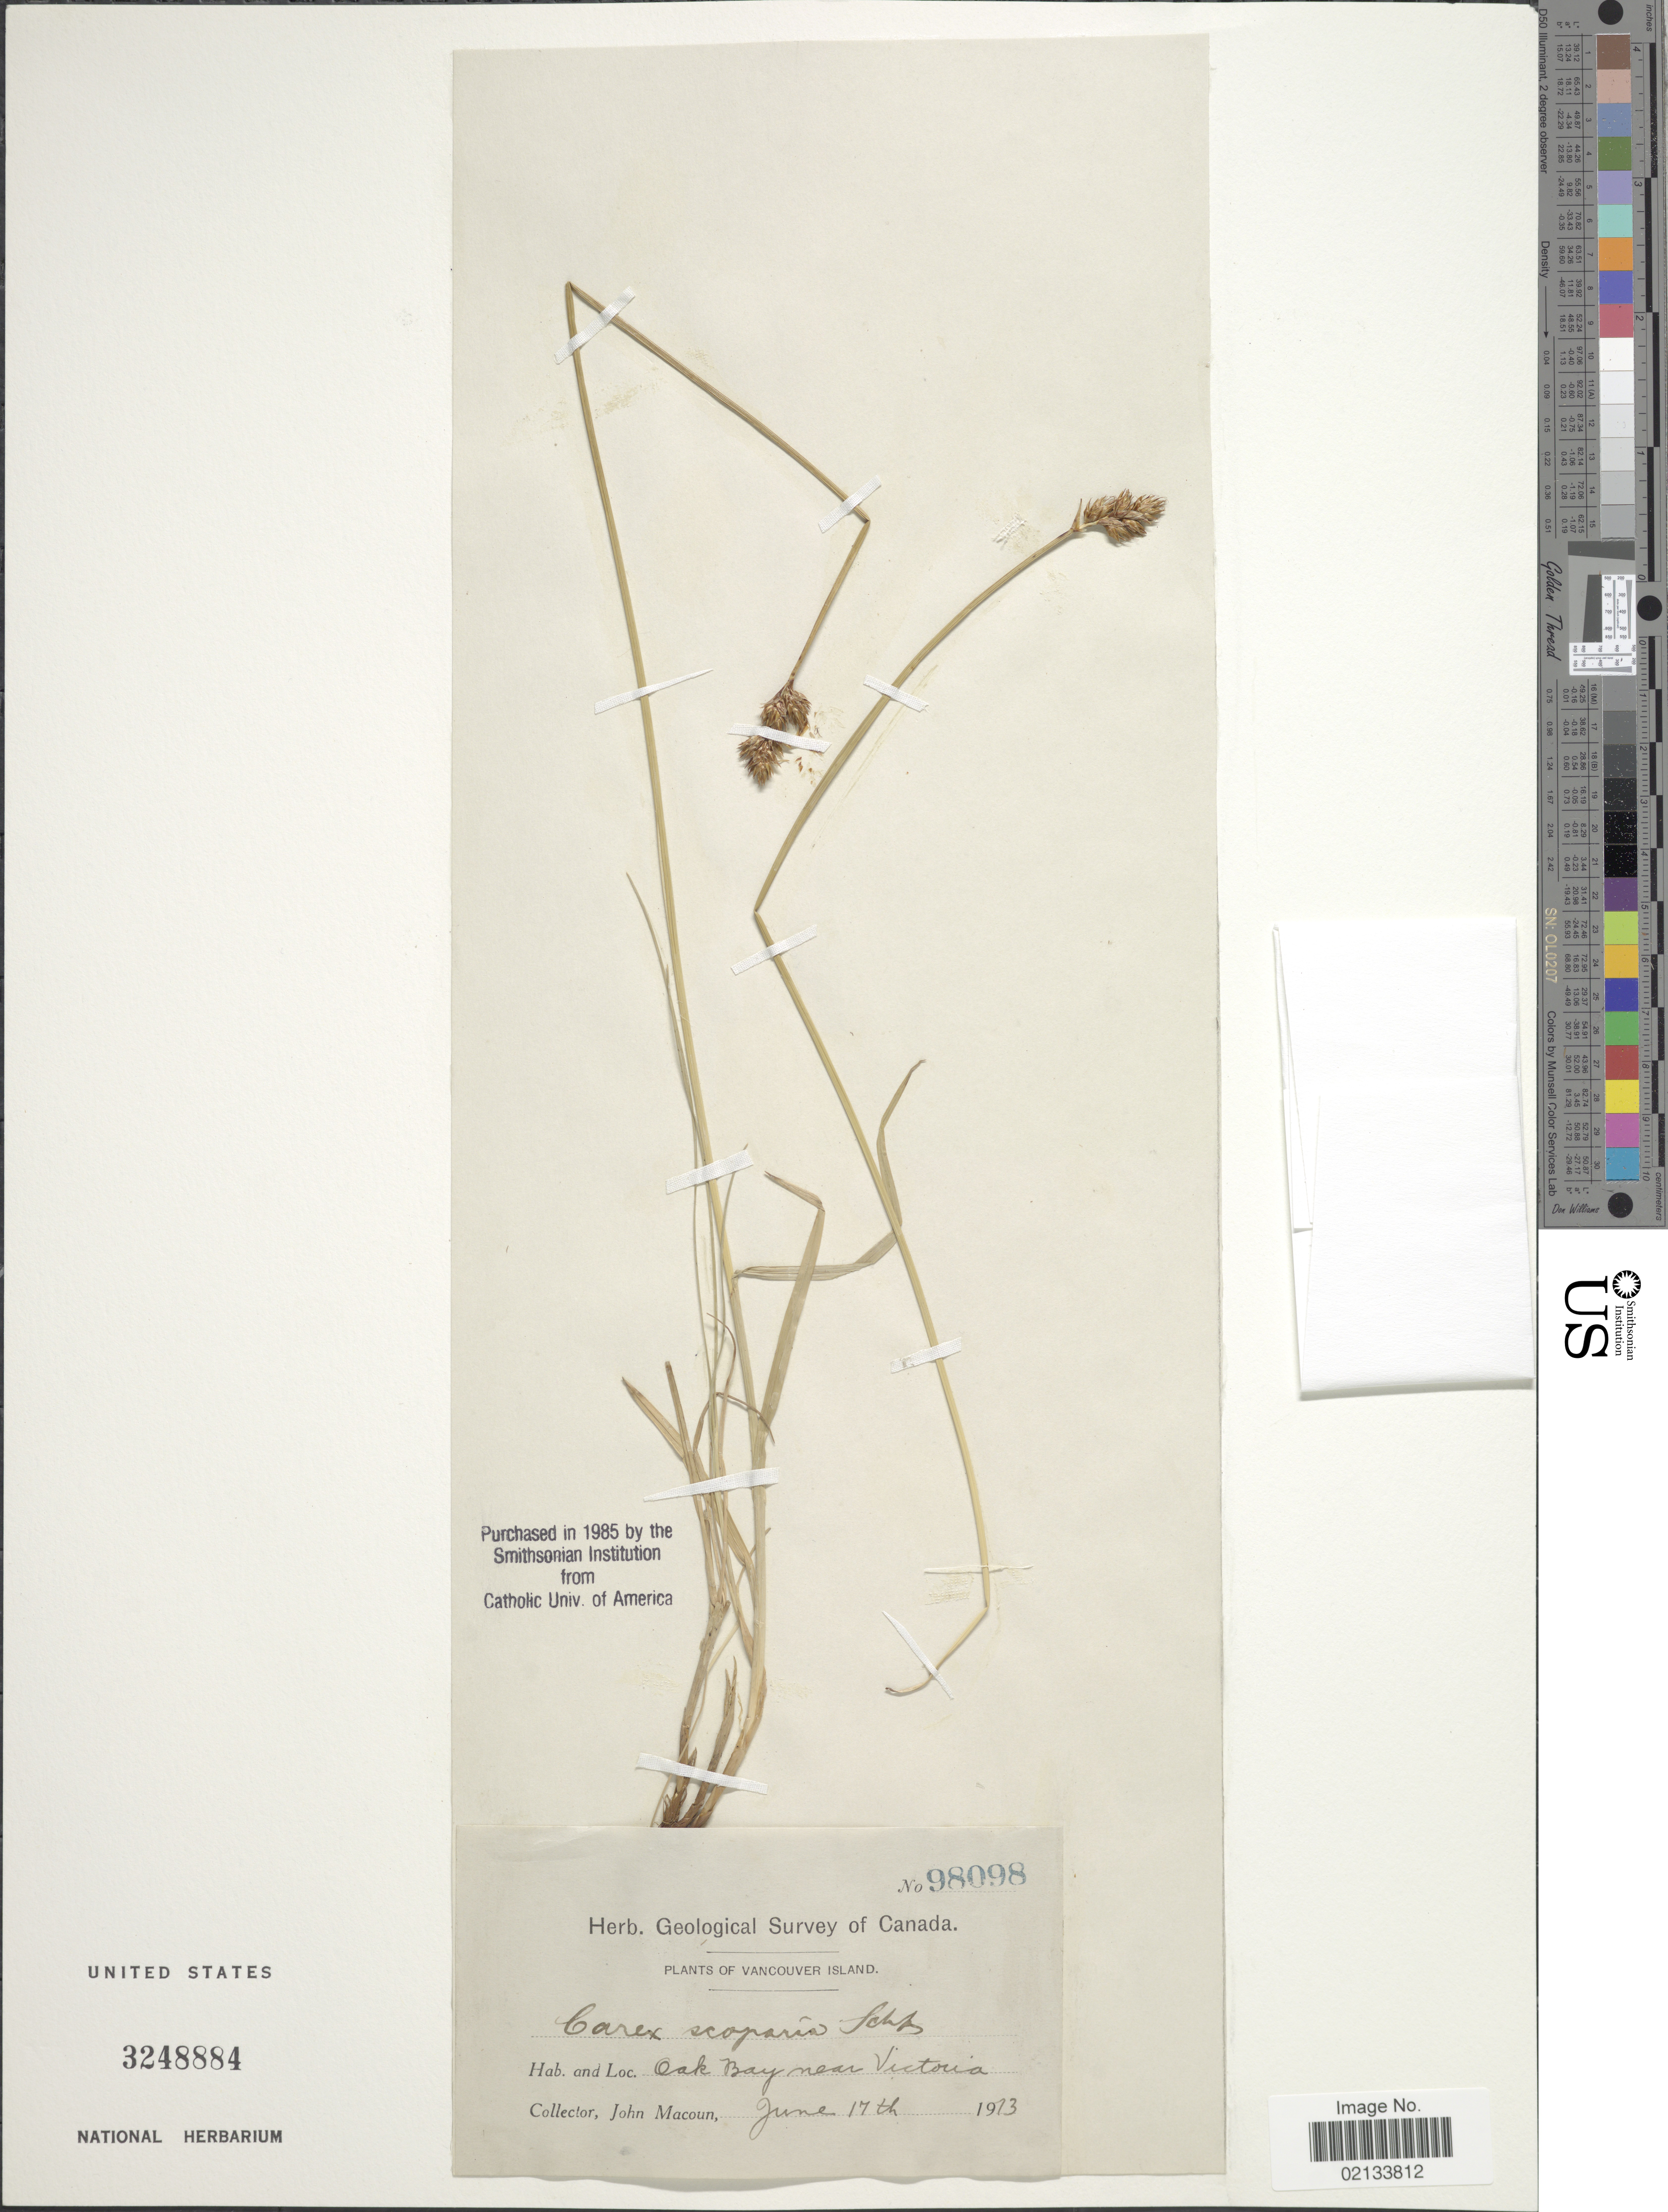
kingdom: Plantae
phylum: Tracheophyta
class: Liliopsida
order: Poales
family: Cyperaceae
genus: Carex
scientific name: Carex scoparia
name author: Schkuhr ex Willd.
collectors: J. Macoun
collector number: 98098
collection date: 1913-06-17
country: Canada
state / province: British Columbia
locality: Vancouver Island, Oak Bay near Victoria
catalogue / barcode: US 3248884